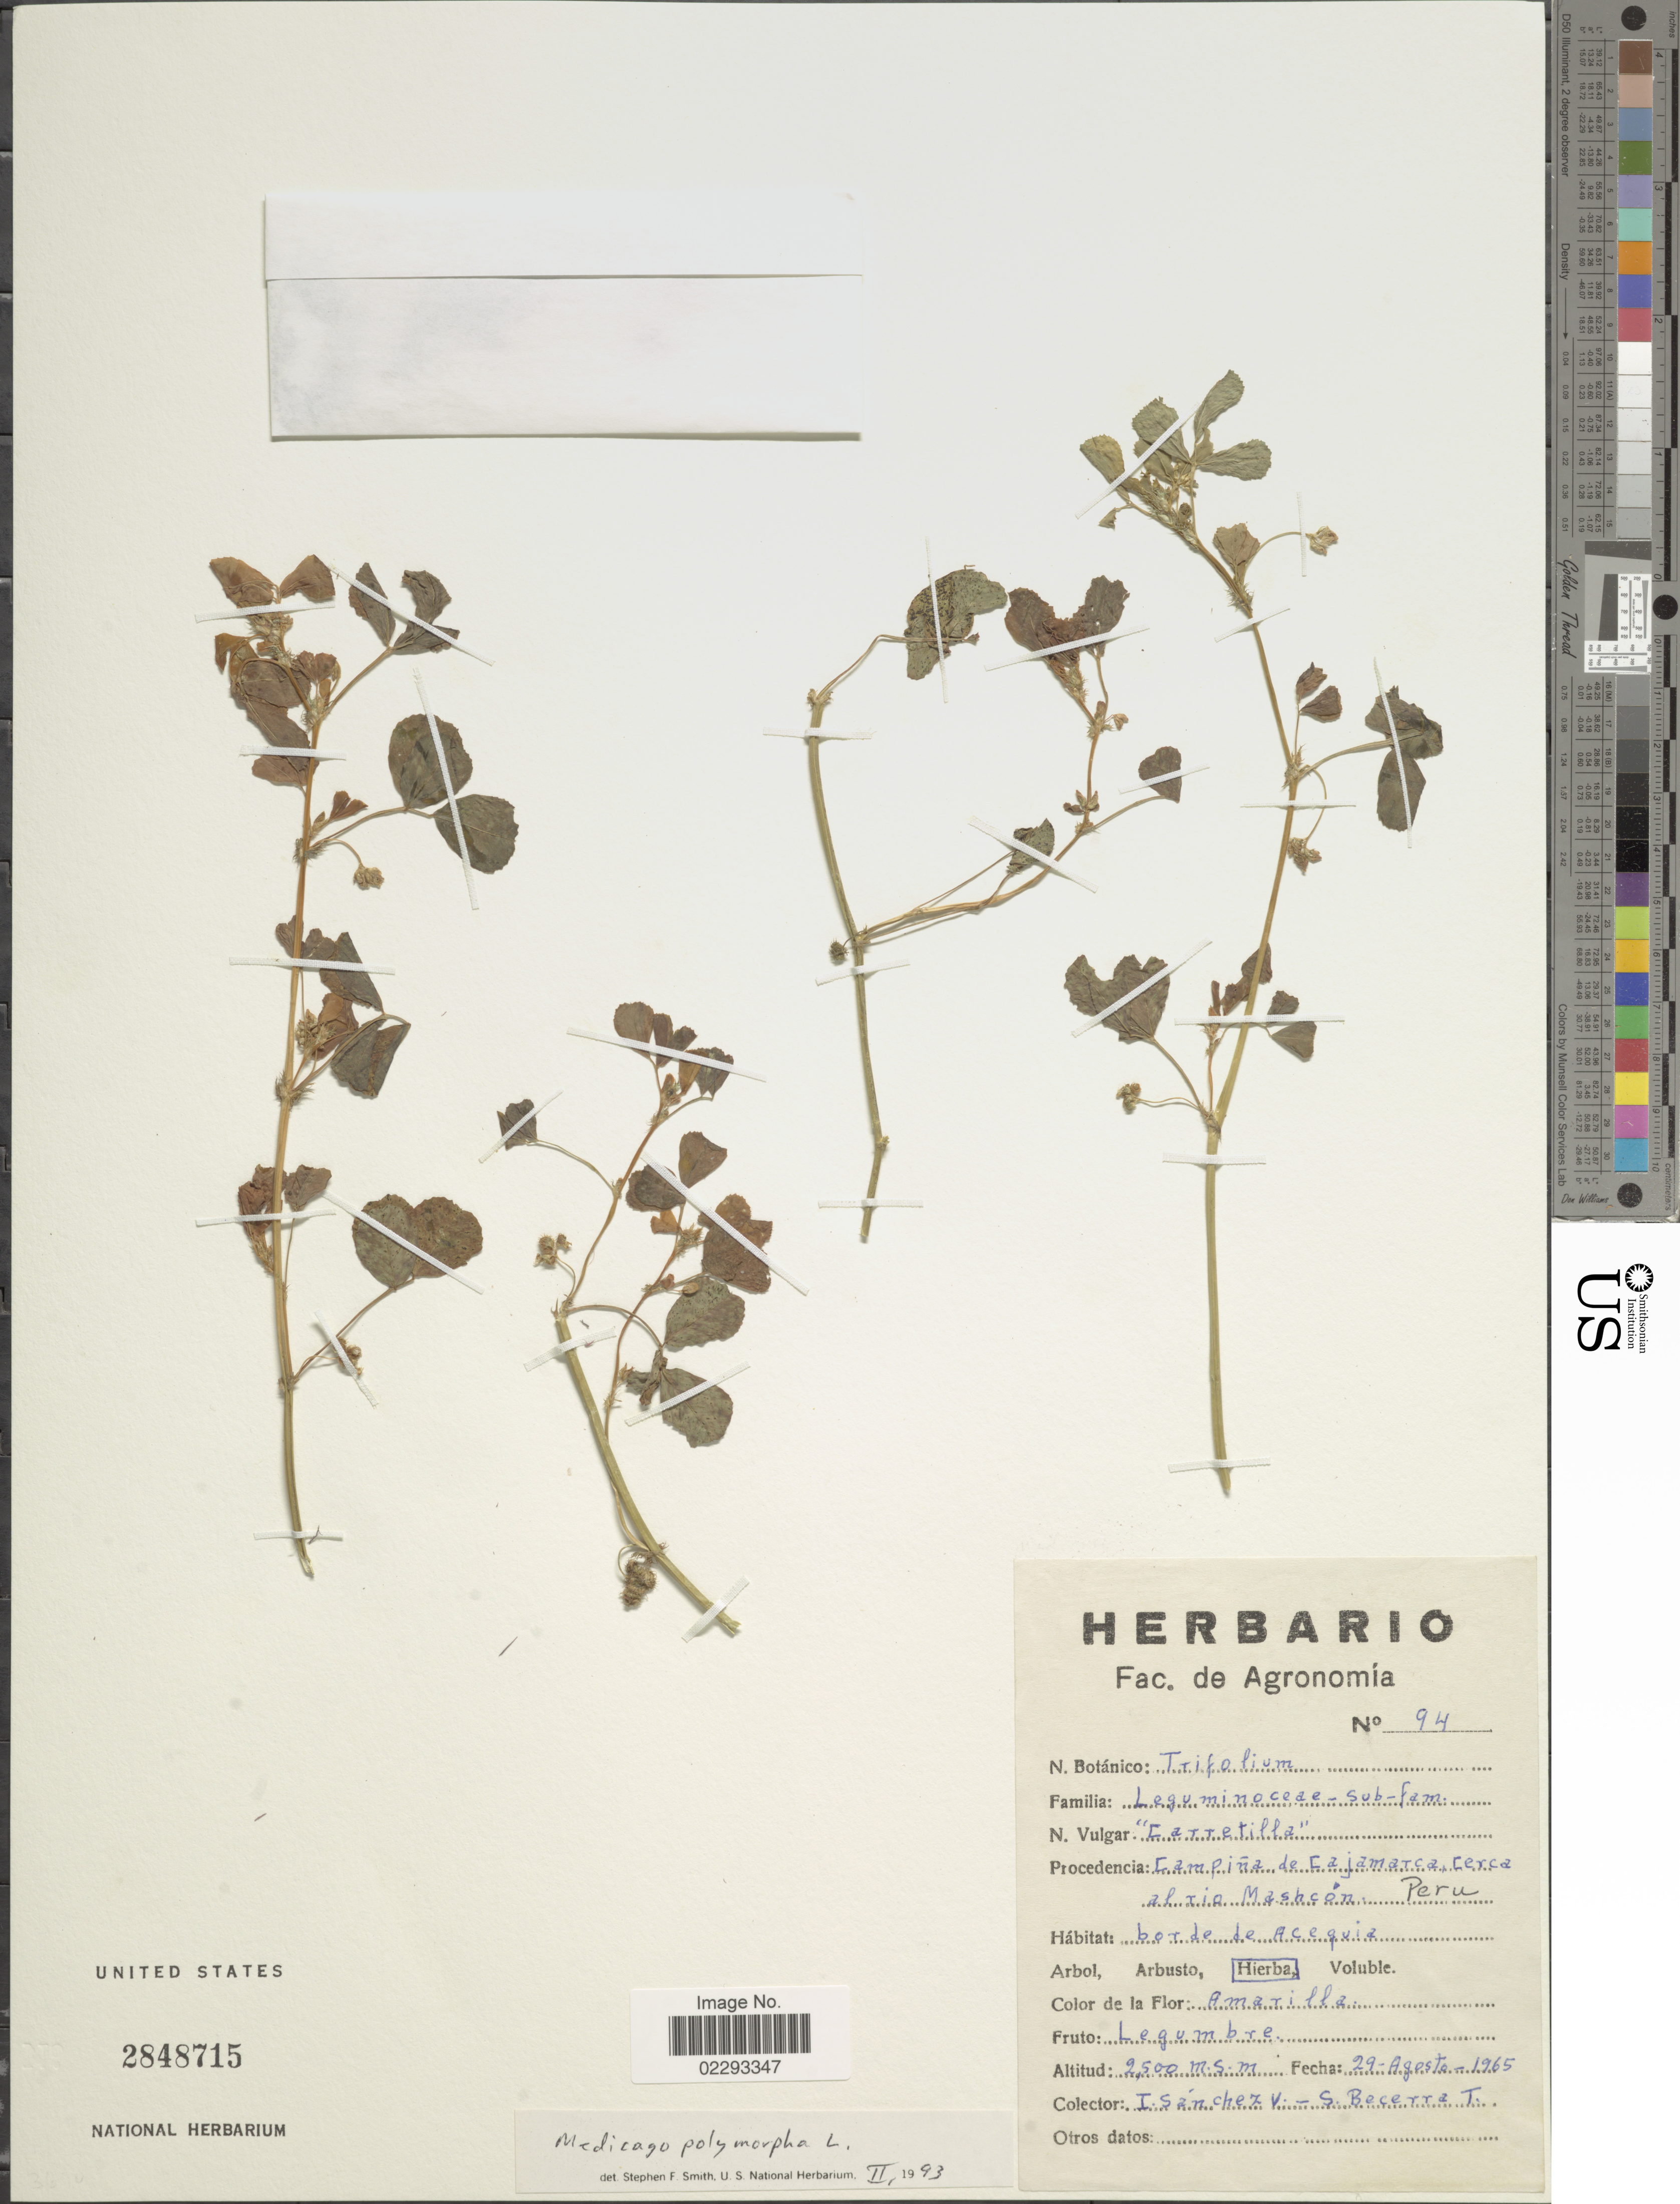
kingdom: Plantae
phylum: Tracheophyta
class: Magnoliopsida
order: Fabales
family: Fabaceae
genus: Medicago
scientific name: Medicago polymorpha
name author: L.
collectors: I. Sánchez Vega & S. Becerra T.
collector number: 94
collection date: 1965-08-29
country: Peru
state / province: Cajamarca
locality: Campiña de Cajamarca, cerca al xio Mashcón, borde de Acequia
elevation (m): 2500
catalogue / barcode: US 2848715